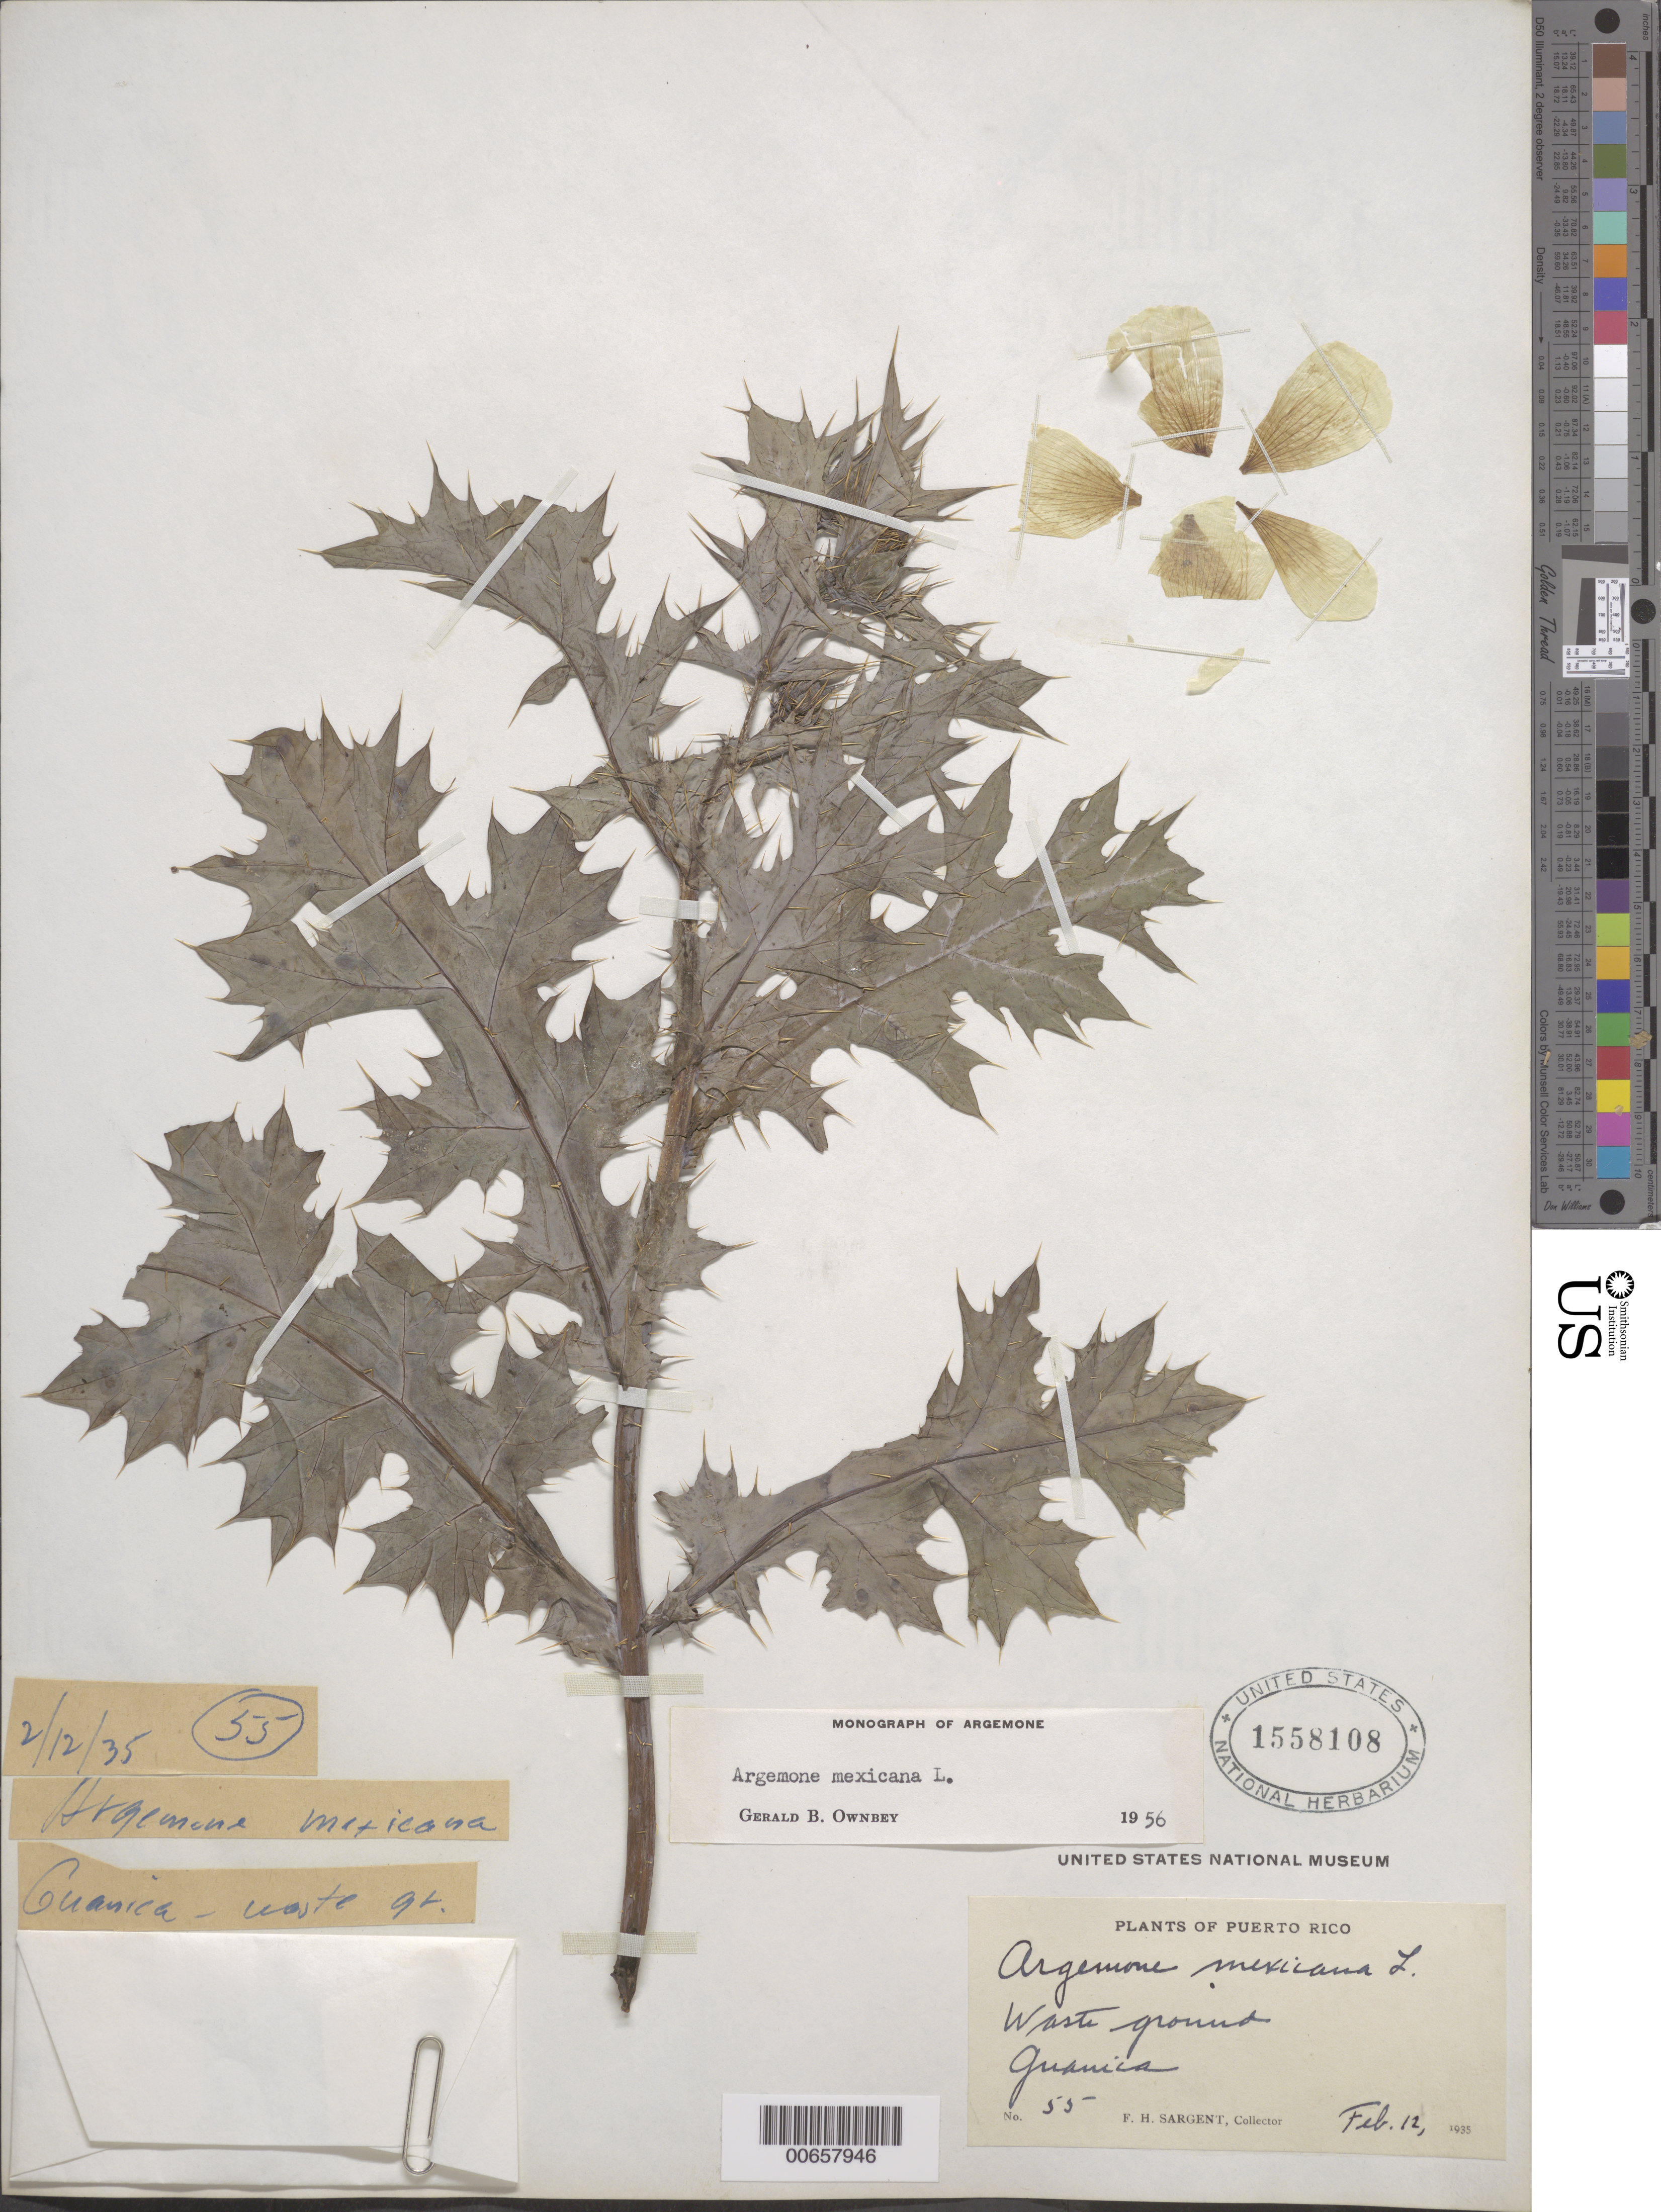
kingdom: Plantae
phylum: Tracheophyta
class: Magnoliopsida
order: Ranunculales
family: Papaveraceae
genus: Argemone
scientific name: Argemone mexicana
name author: L.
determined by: Ownbey, G. B.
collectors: F. H. Sargent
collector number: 55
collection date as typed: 12 Feb 1935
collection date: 1935-02-12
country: Puerto Rico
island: Greater Antilles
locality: Guanica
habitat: Waste ground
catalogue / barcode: US 1558108